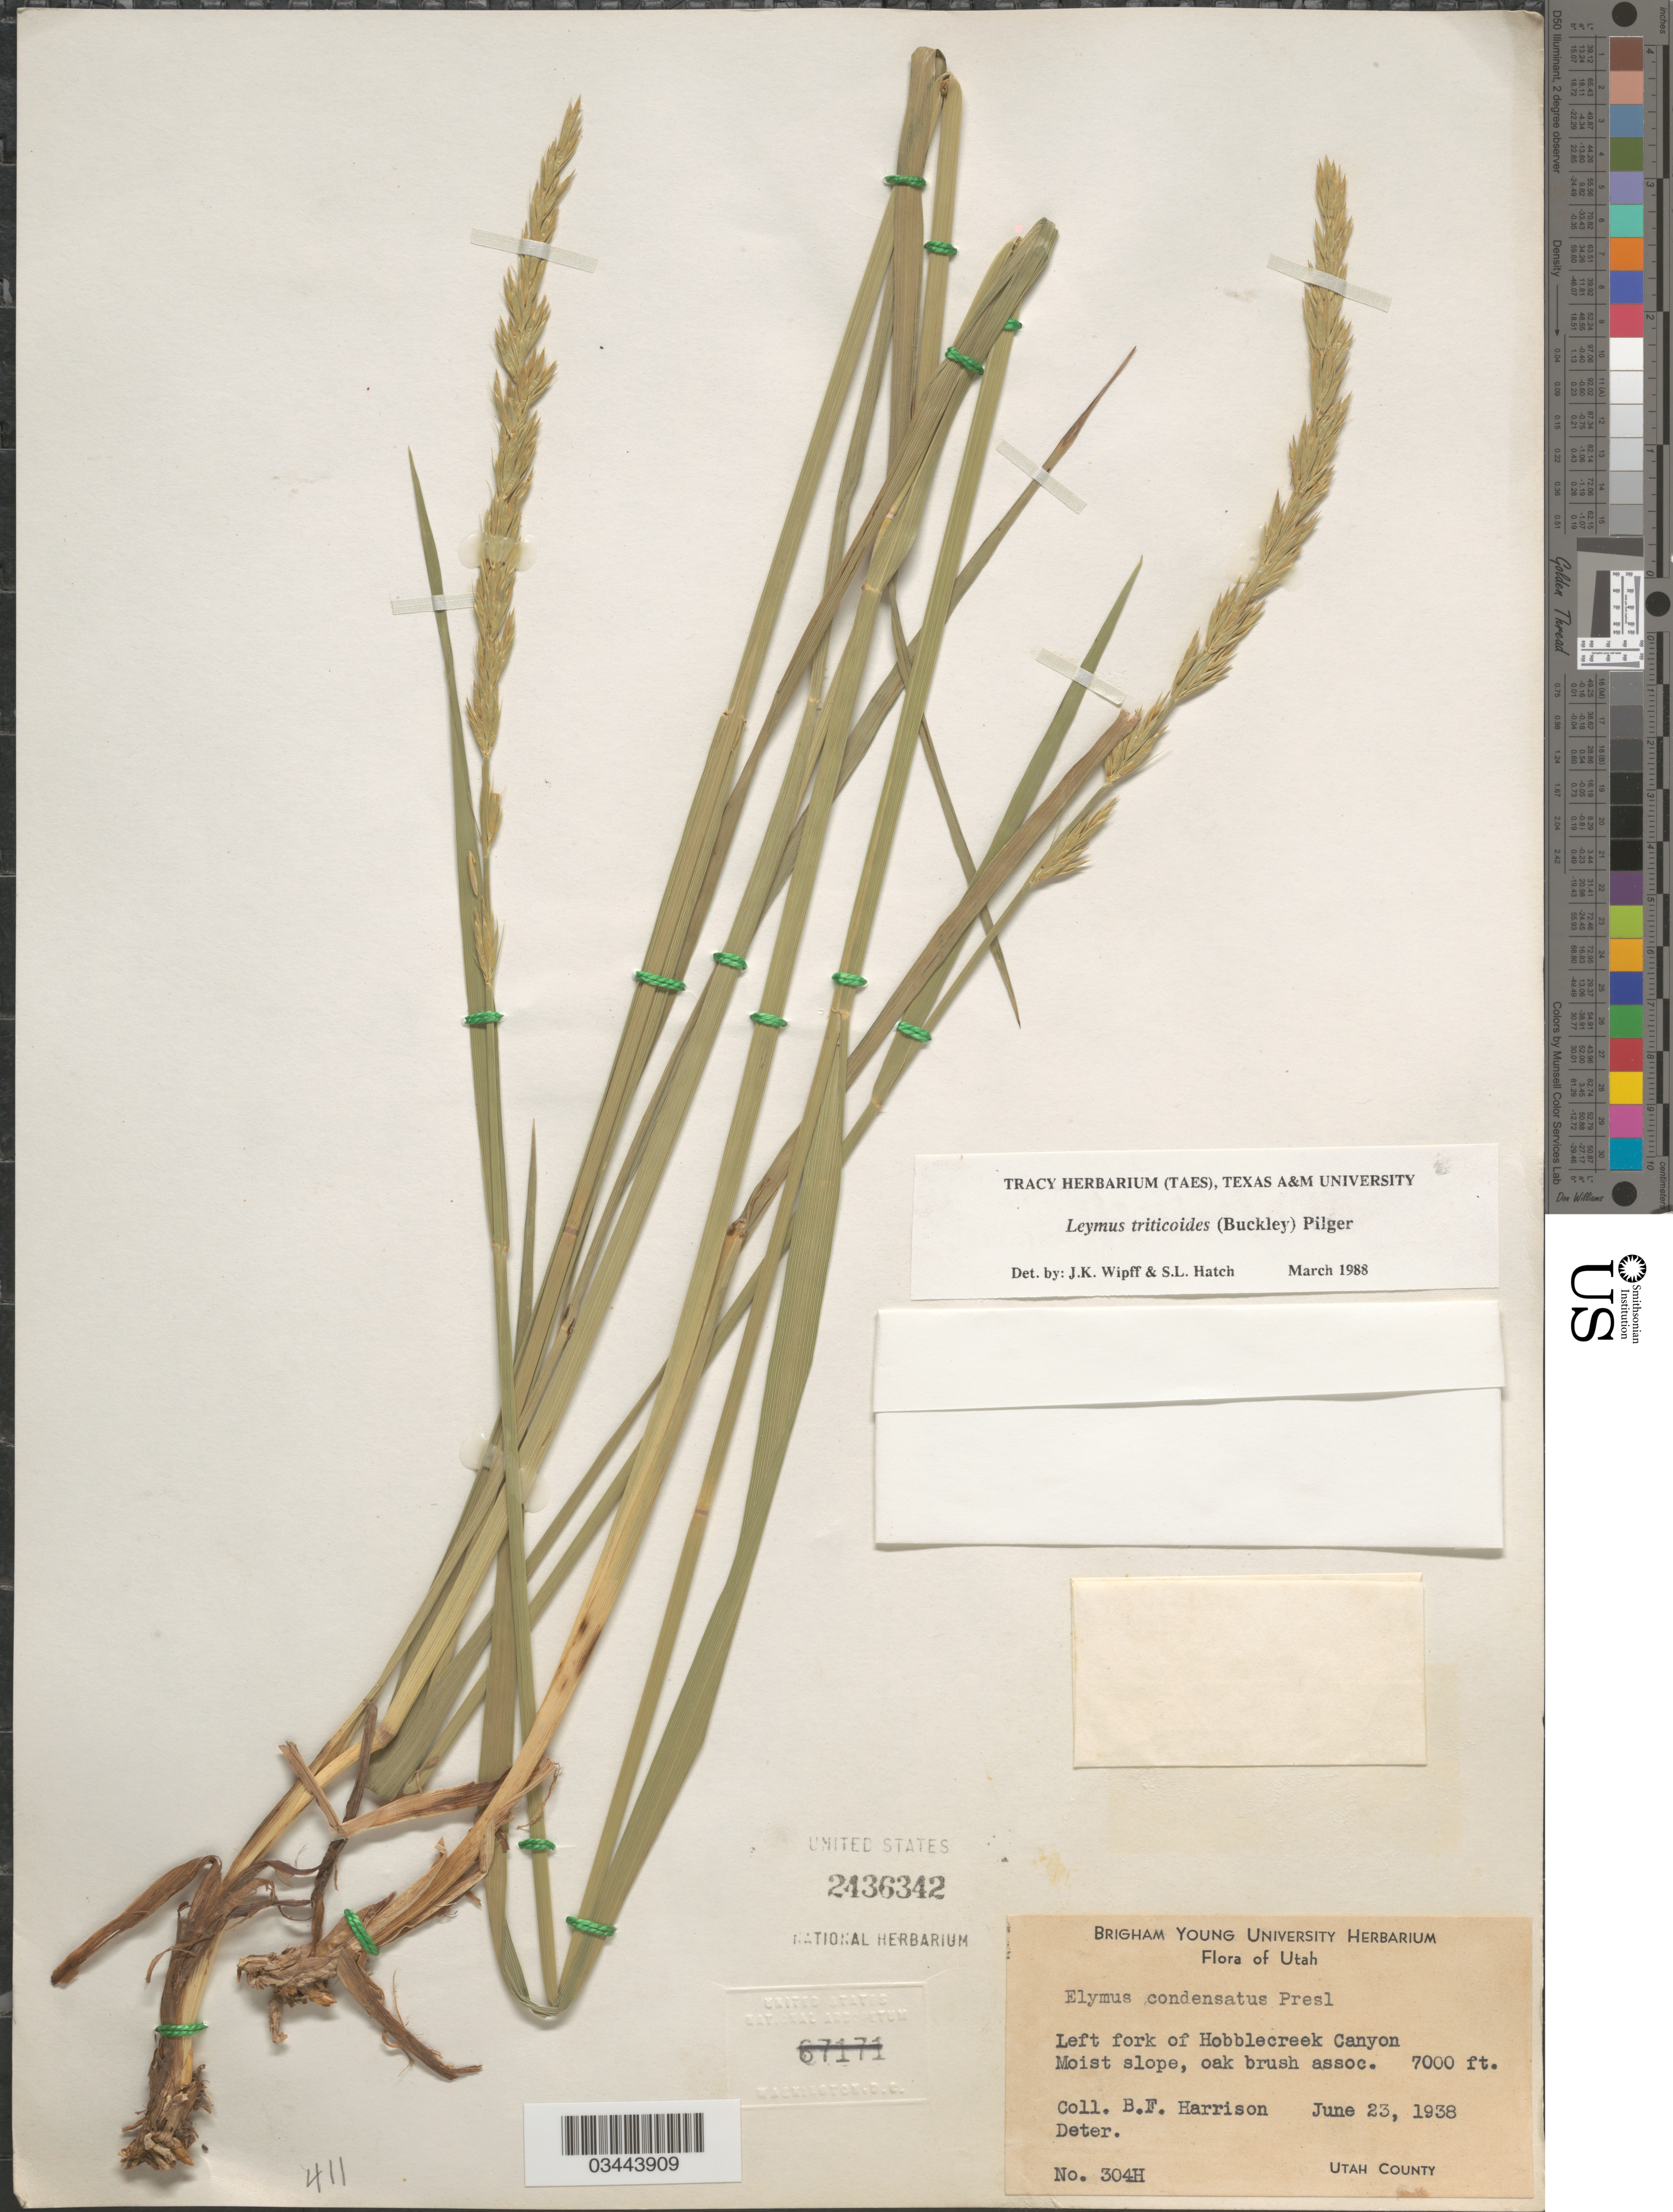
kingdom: Plantae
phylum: Tracheophyta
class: Liliopsida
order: Poales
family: Poaceae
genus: Leymus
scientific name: Leymus triticoides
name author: (Buckley) Pilg.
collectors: B. F. Harrison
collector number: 304H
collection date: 1938-06-23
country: United States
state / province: Utah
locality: Left fork of Hobblecreek Canyon. Utah County.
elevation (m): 2134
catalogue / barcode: US 2436342